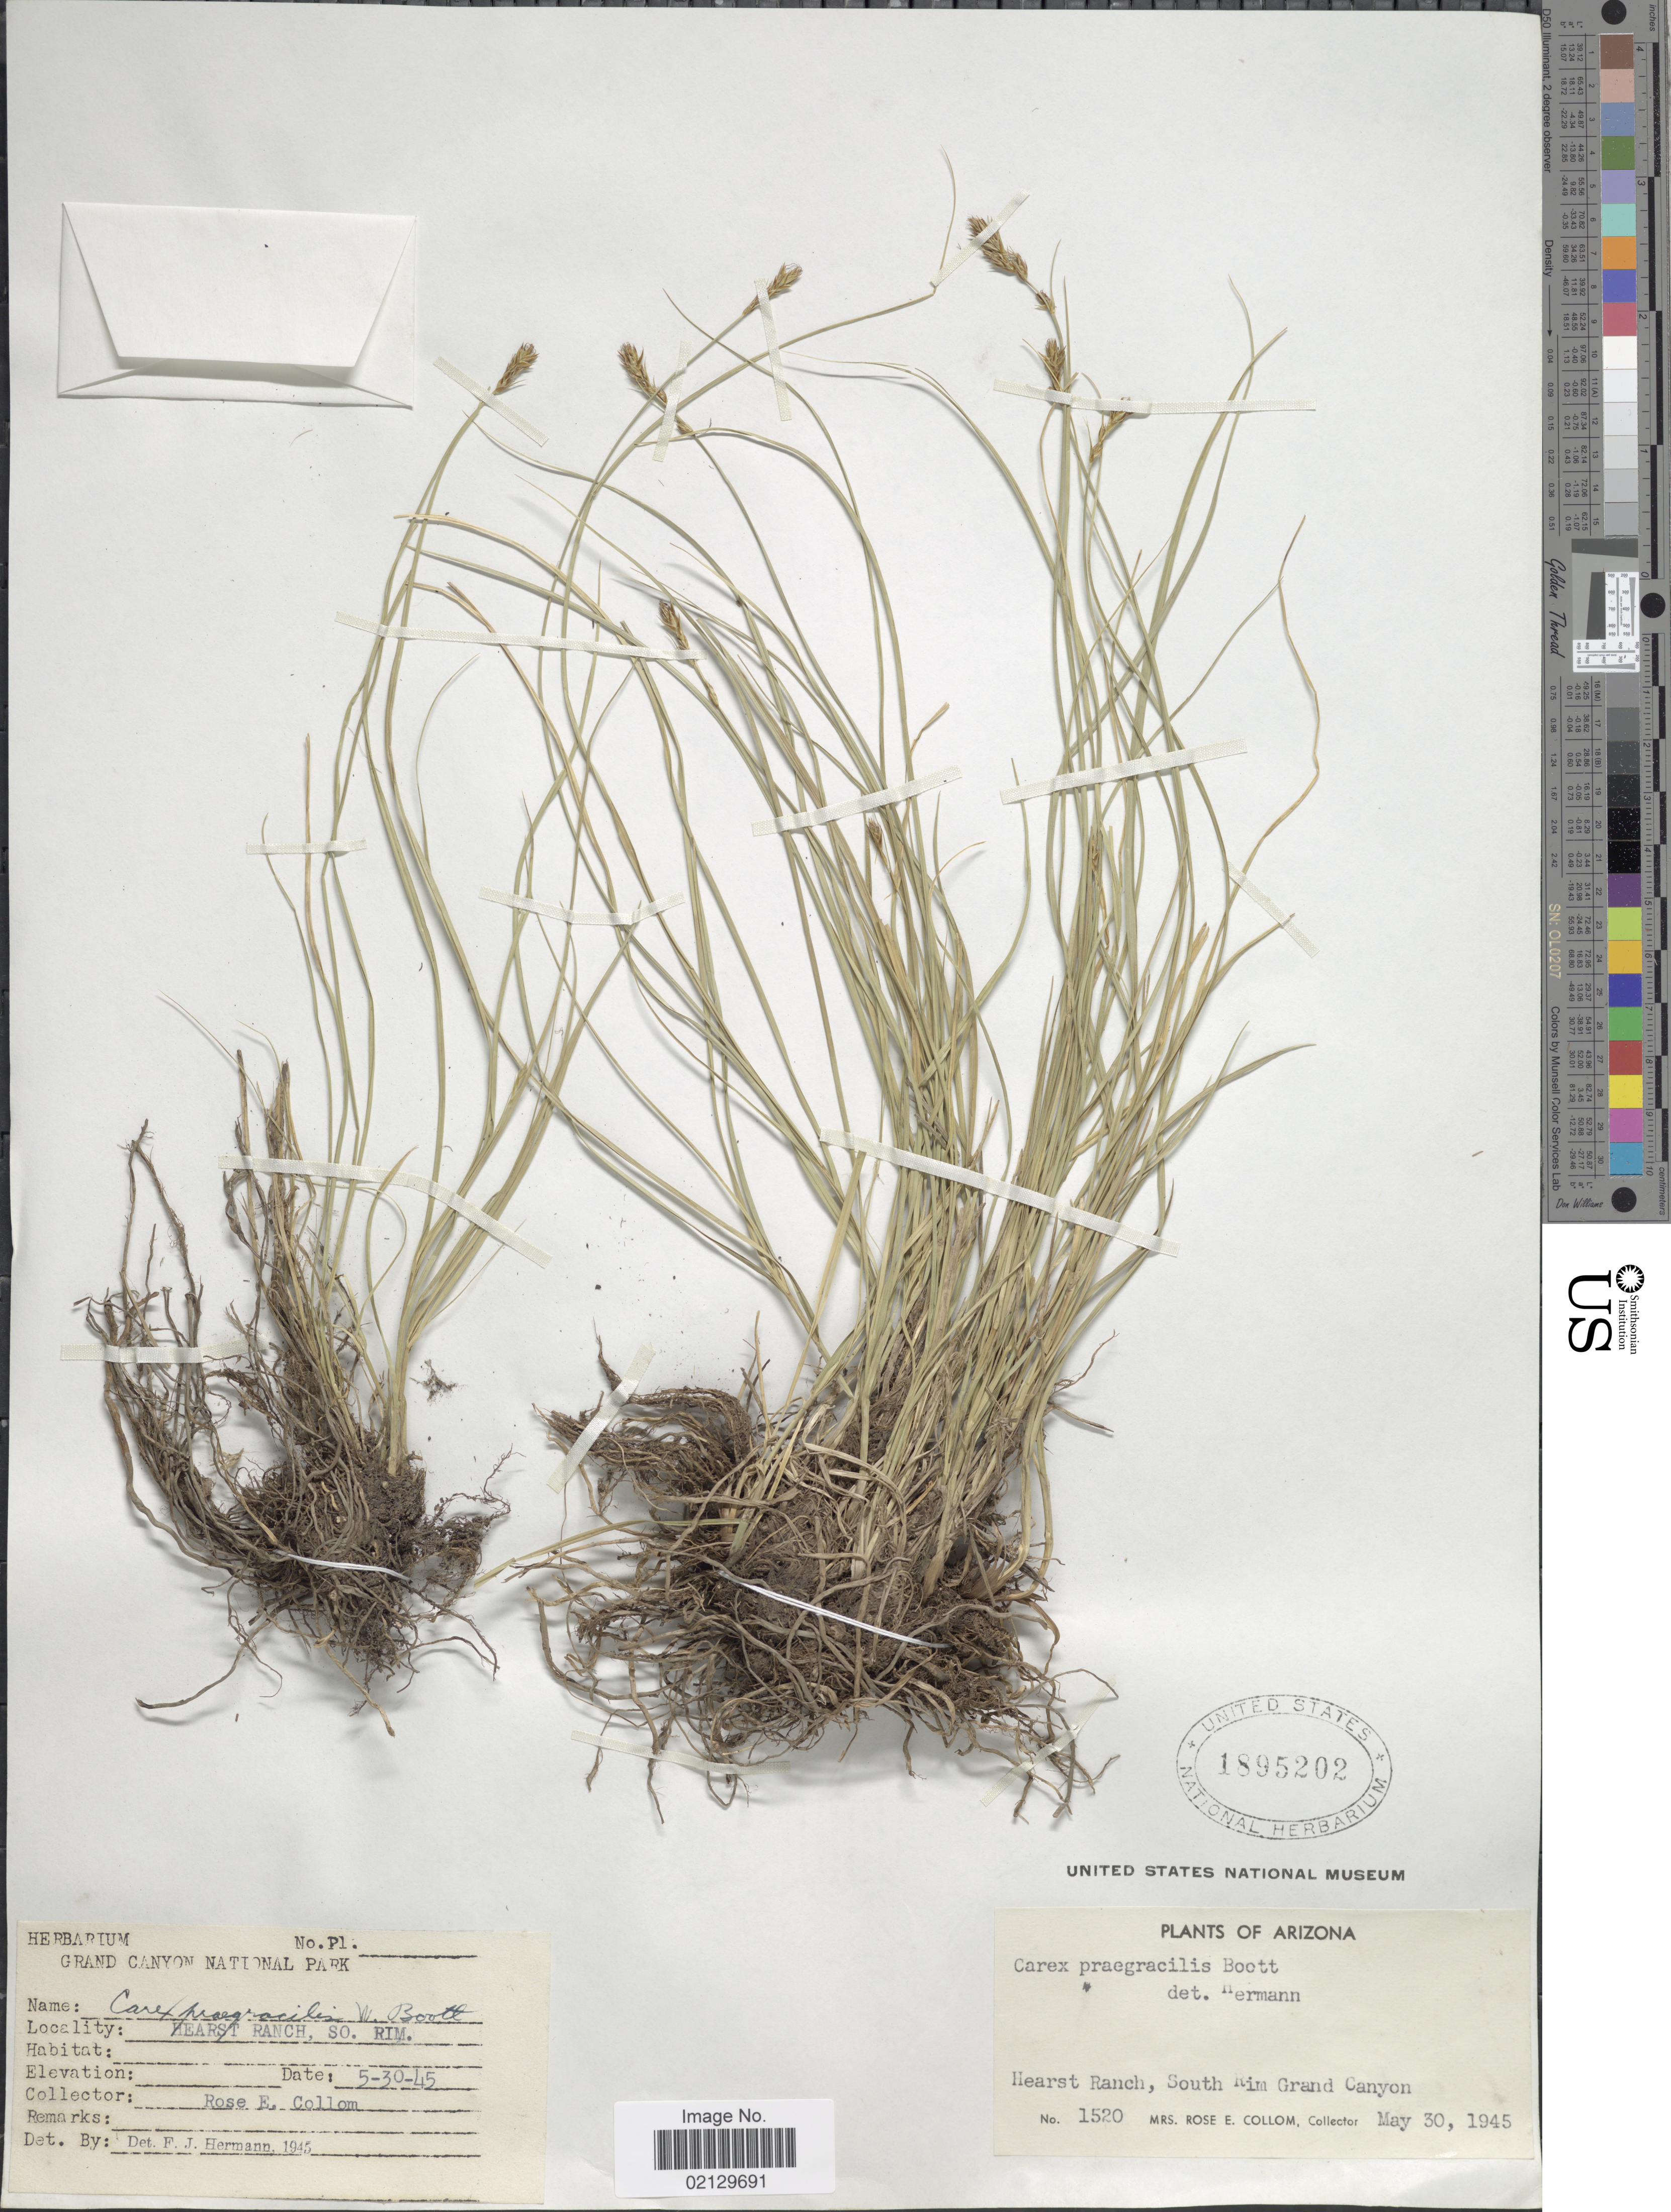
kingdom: Plantae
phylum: Tracheophyta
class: Liliopsida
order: Poales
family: Cyperaceae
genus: Carex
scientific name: Carex praegracilis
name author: W. Boott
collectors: R. E. Collom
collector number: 1520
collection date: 1945-05-30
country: United States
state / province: Arizona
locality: Arizona. Hearst Ranch, South Rim Grand Canyon. Grand Canyon National Park.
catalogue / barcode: US 1895202